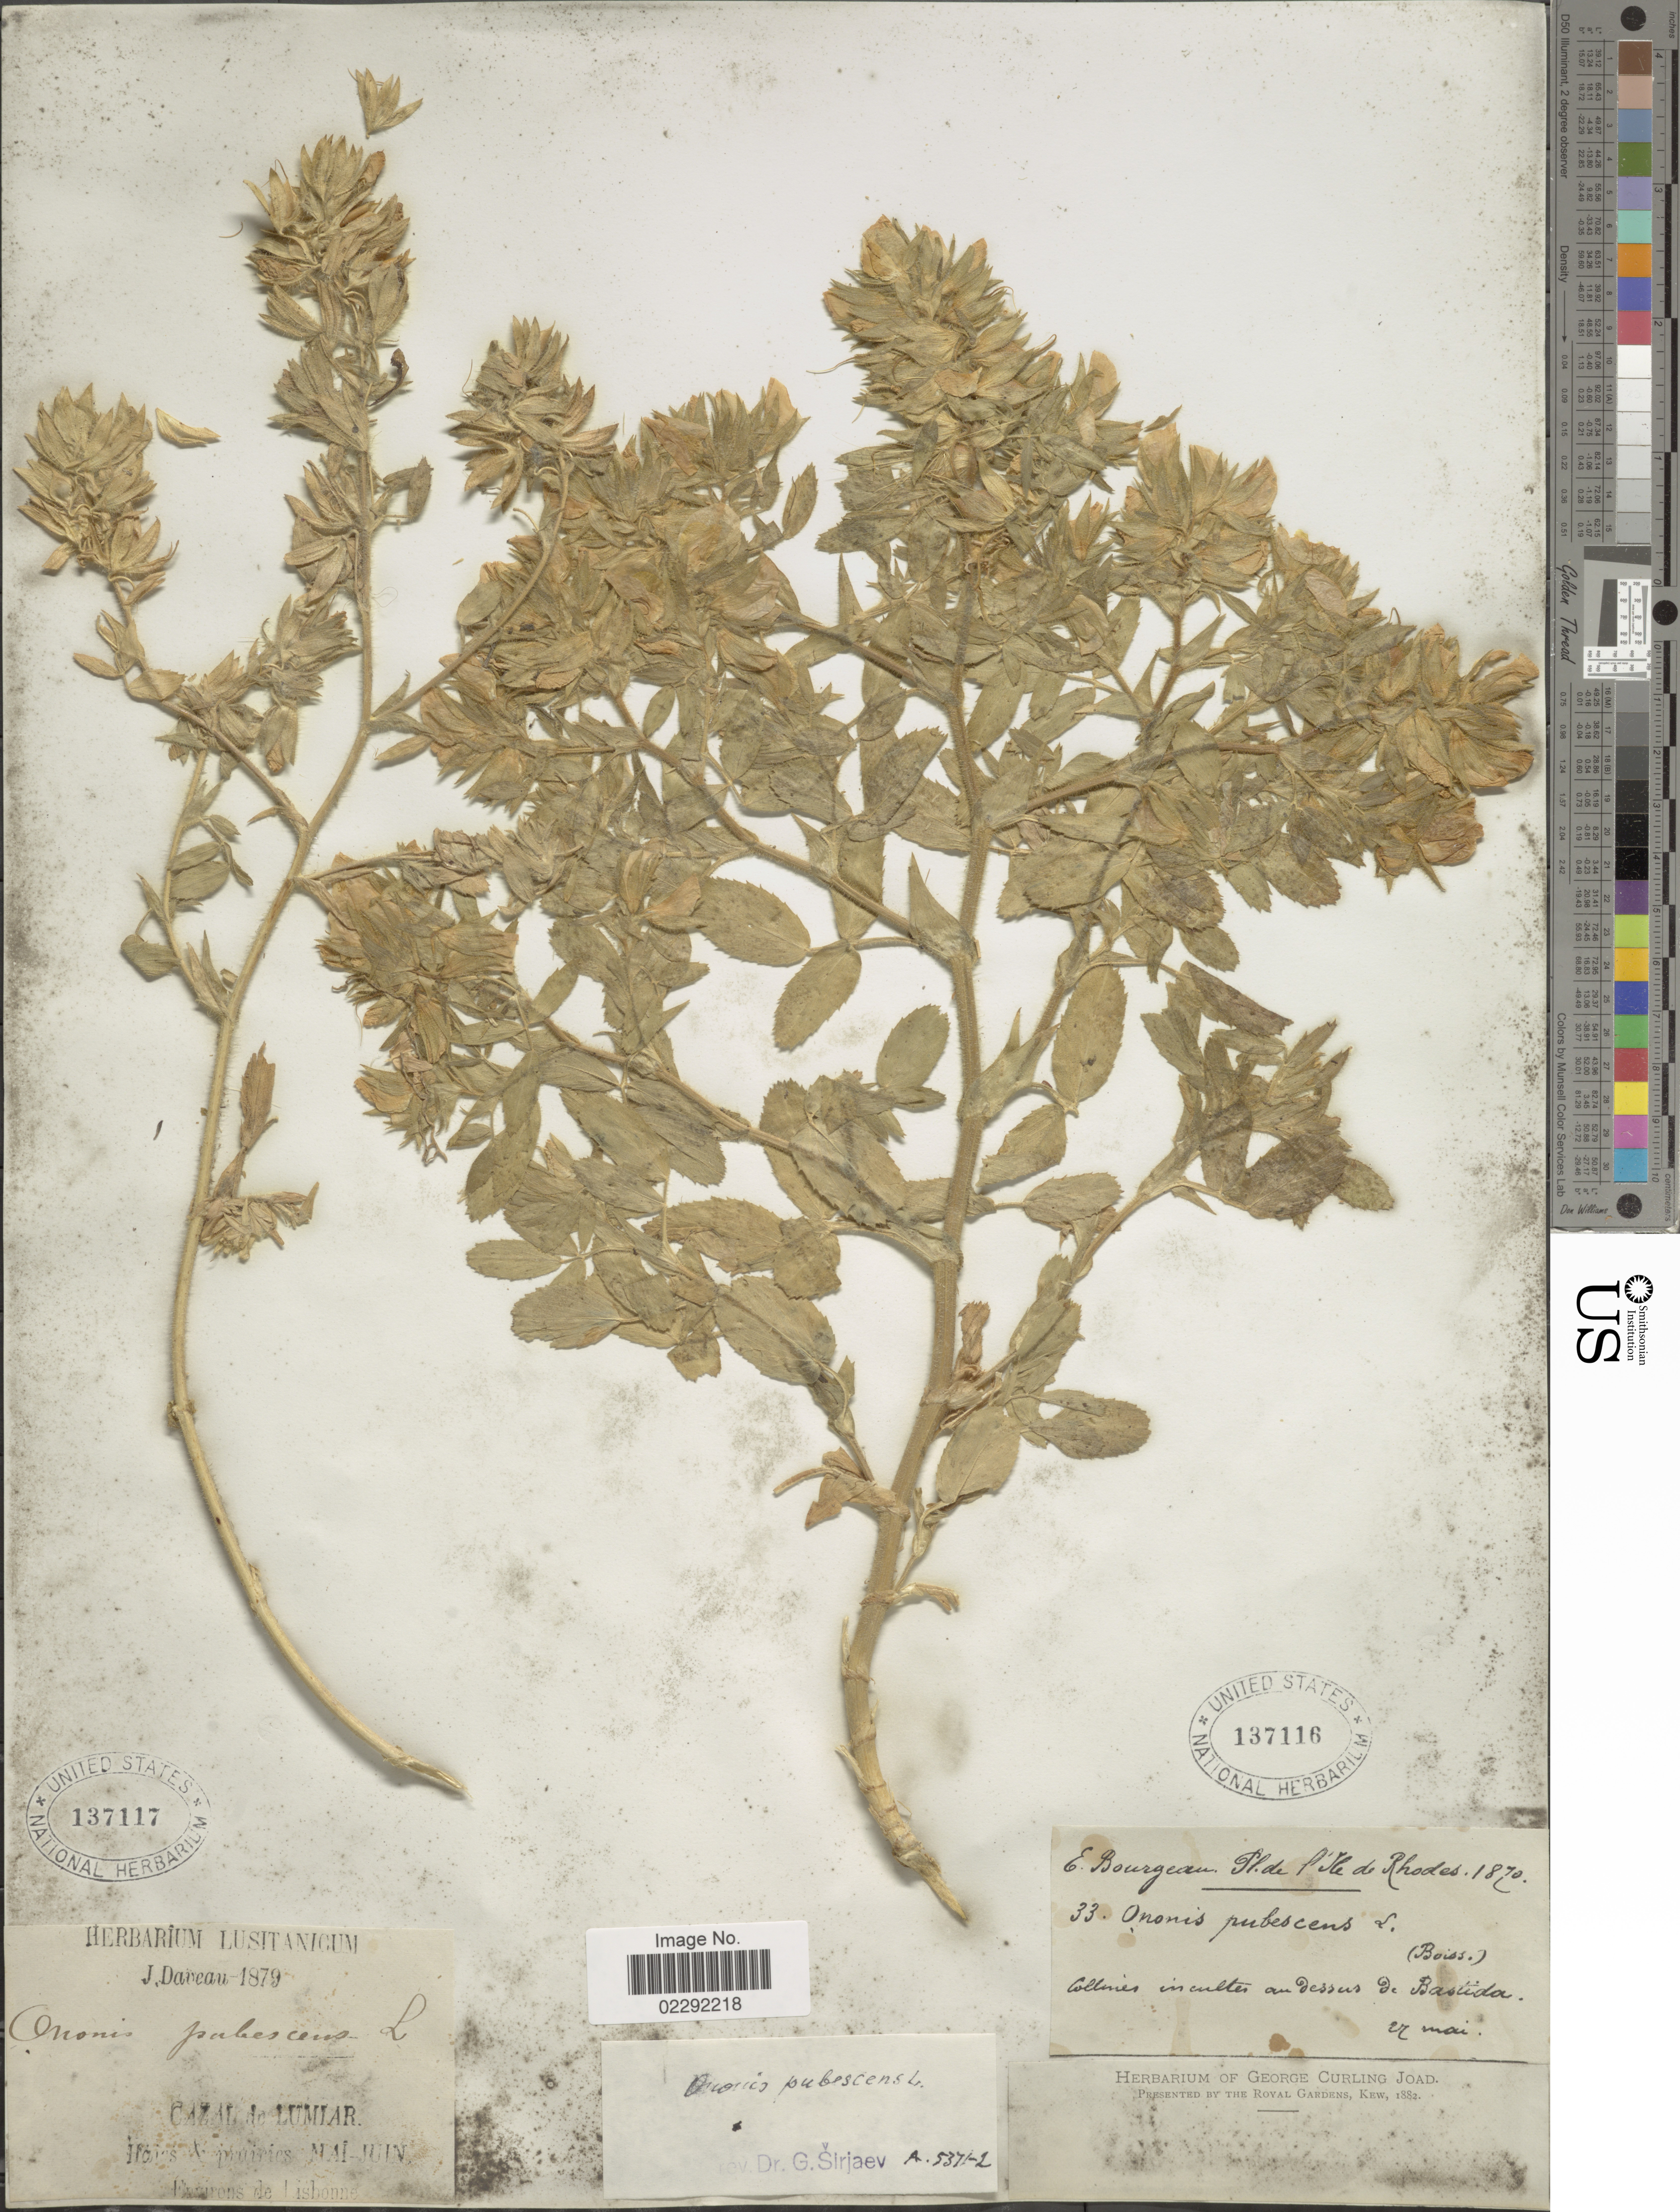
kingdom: Plantae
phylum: Tracheophyta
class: Magnoliopsida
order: Fabales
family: Fabaceae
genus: Ononis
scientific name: Ononis pubescens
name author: L.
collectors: J. Daveau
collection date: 1879-05/1879-06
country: Portugal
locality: Cazal do Lumiar. Environs de Lisbonne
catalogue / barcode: US 137117-2